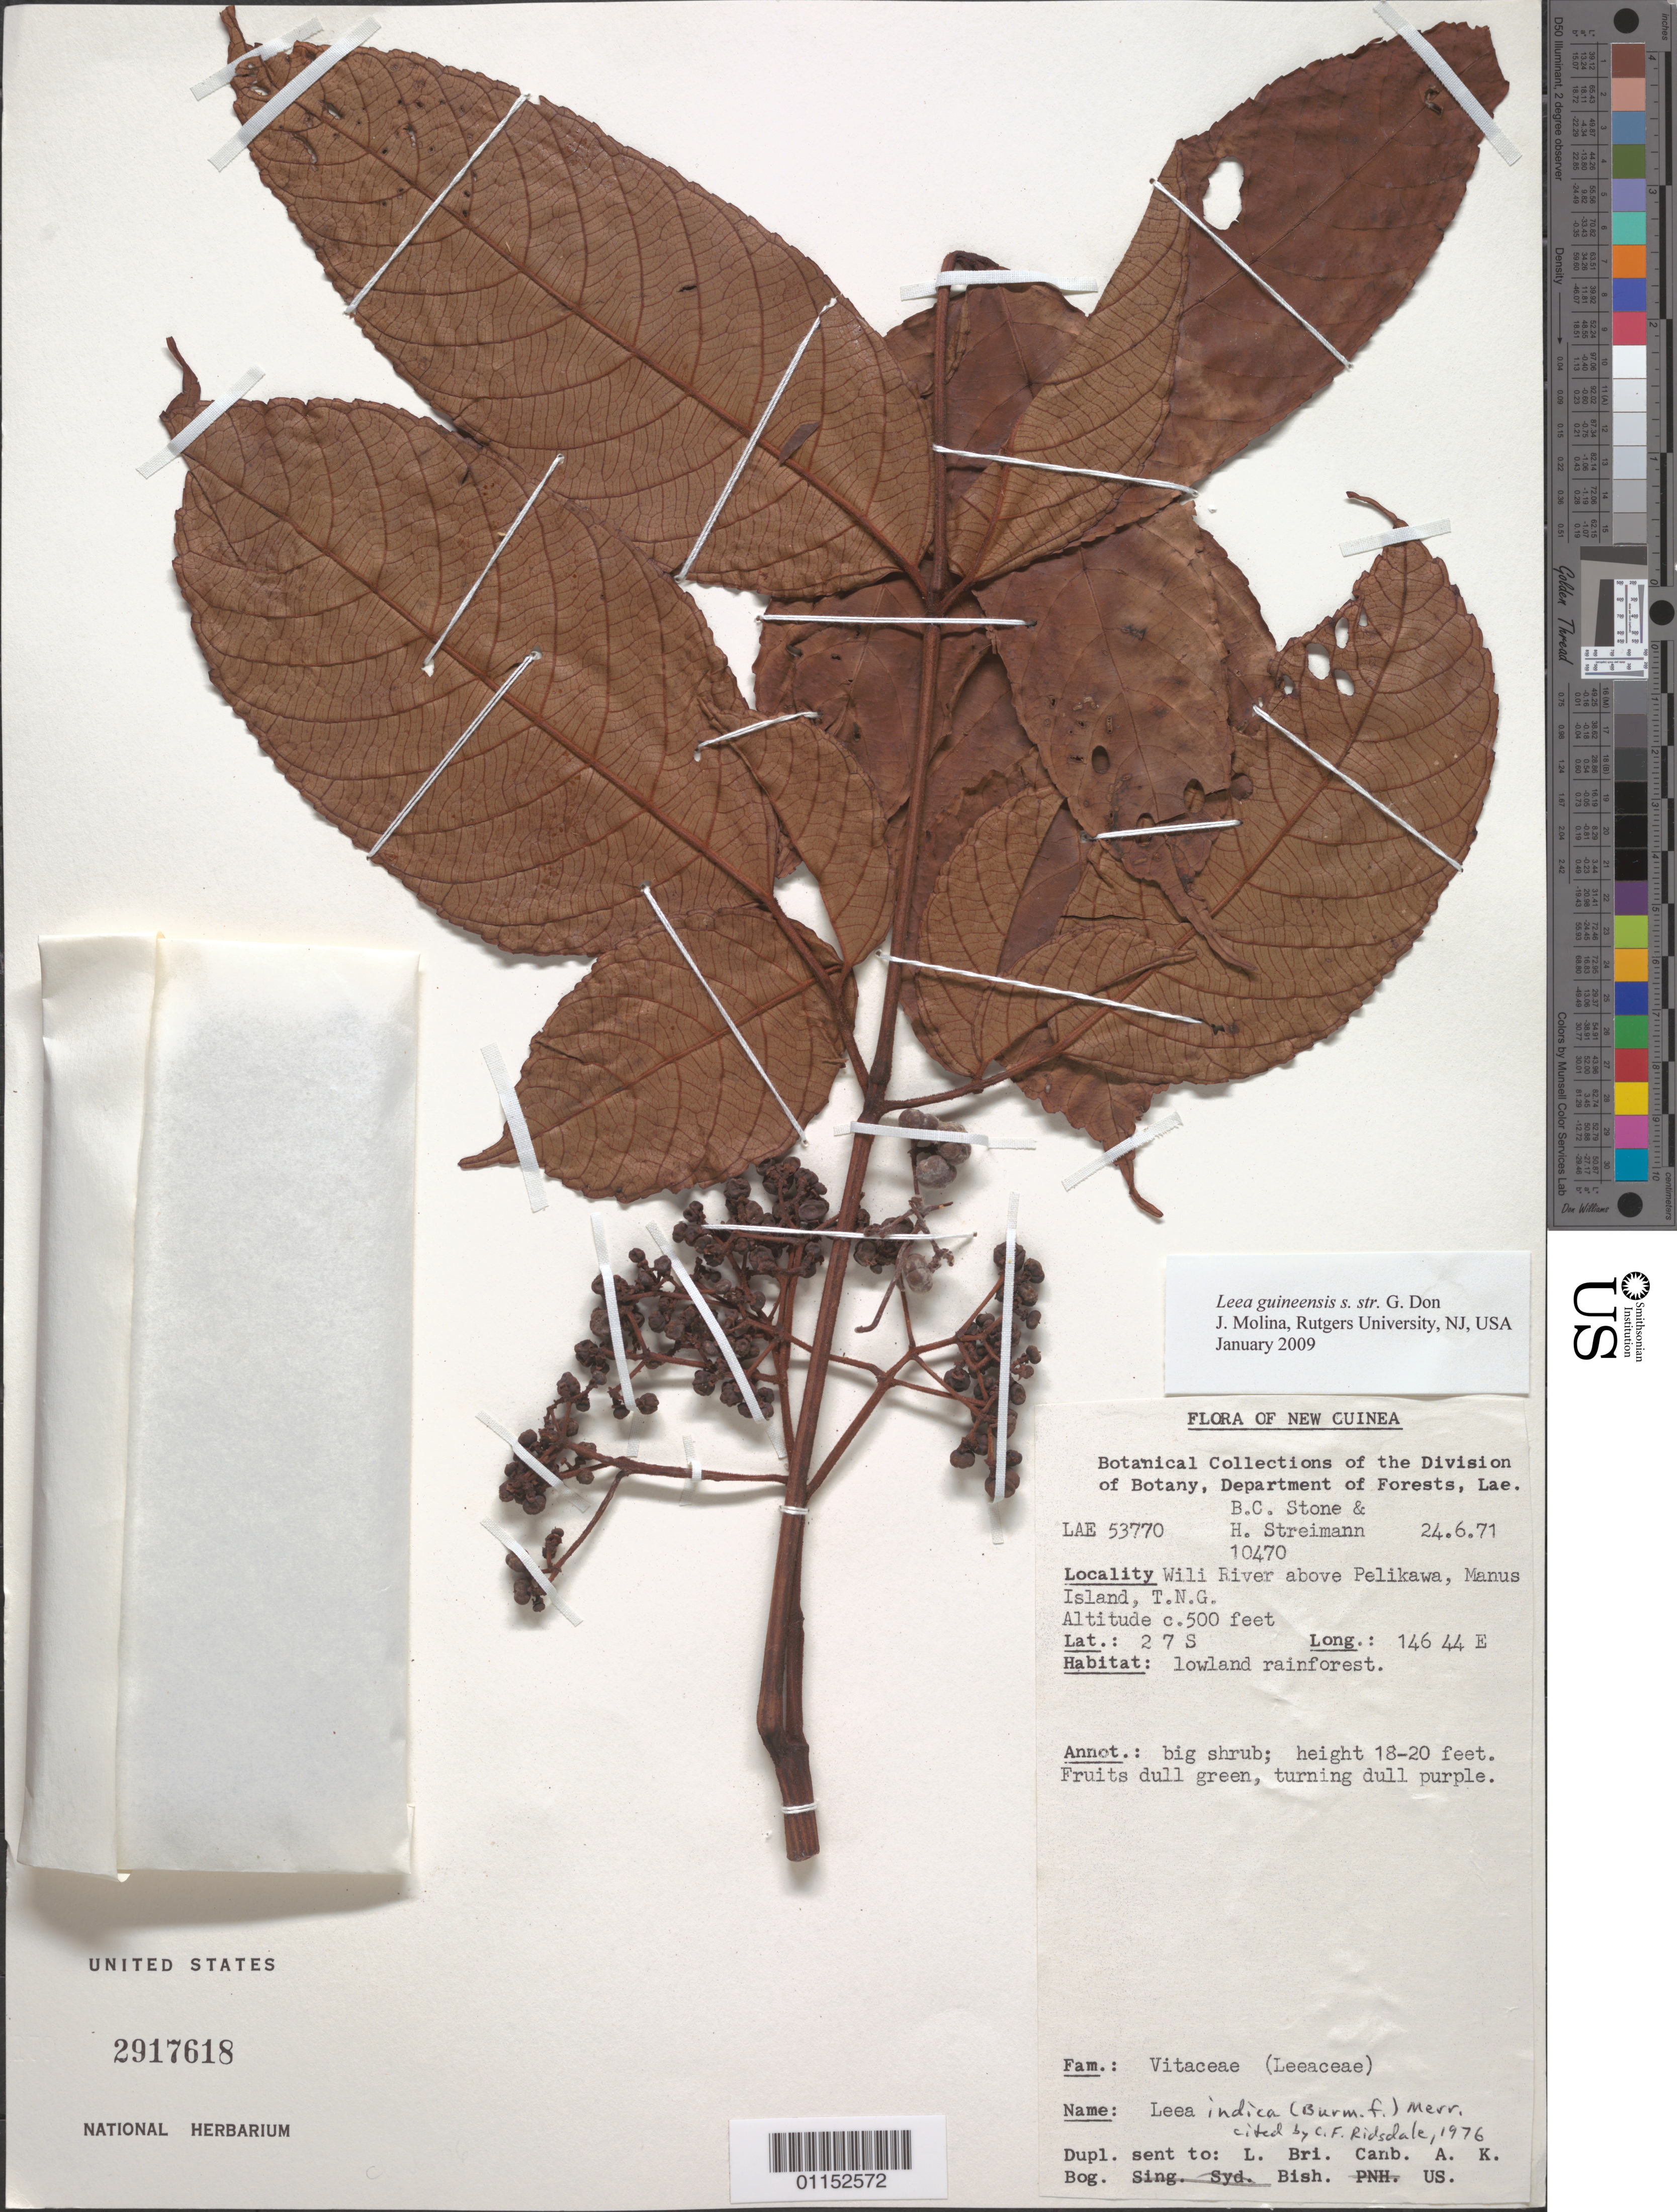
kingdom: Plantae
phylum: Tracheophyta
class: Magnoliopsida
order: Vitales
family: Vitaceae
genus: Leea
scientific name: Leea guineensis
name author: G. Don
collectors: B. C. Stone & H. Streimann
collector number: LAE 53770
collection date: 1971-06-24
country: Papua New Guinea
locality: Wili River above Pelikawa, Manus Island, T.N.G.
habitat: Big shrub. Lowland rainforest.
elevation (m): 152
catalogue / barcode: US 29176118